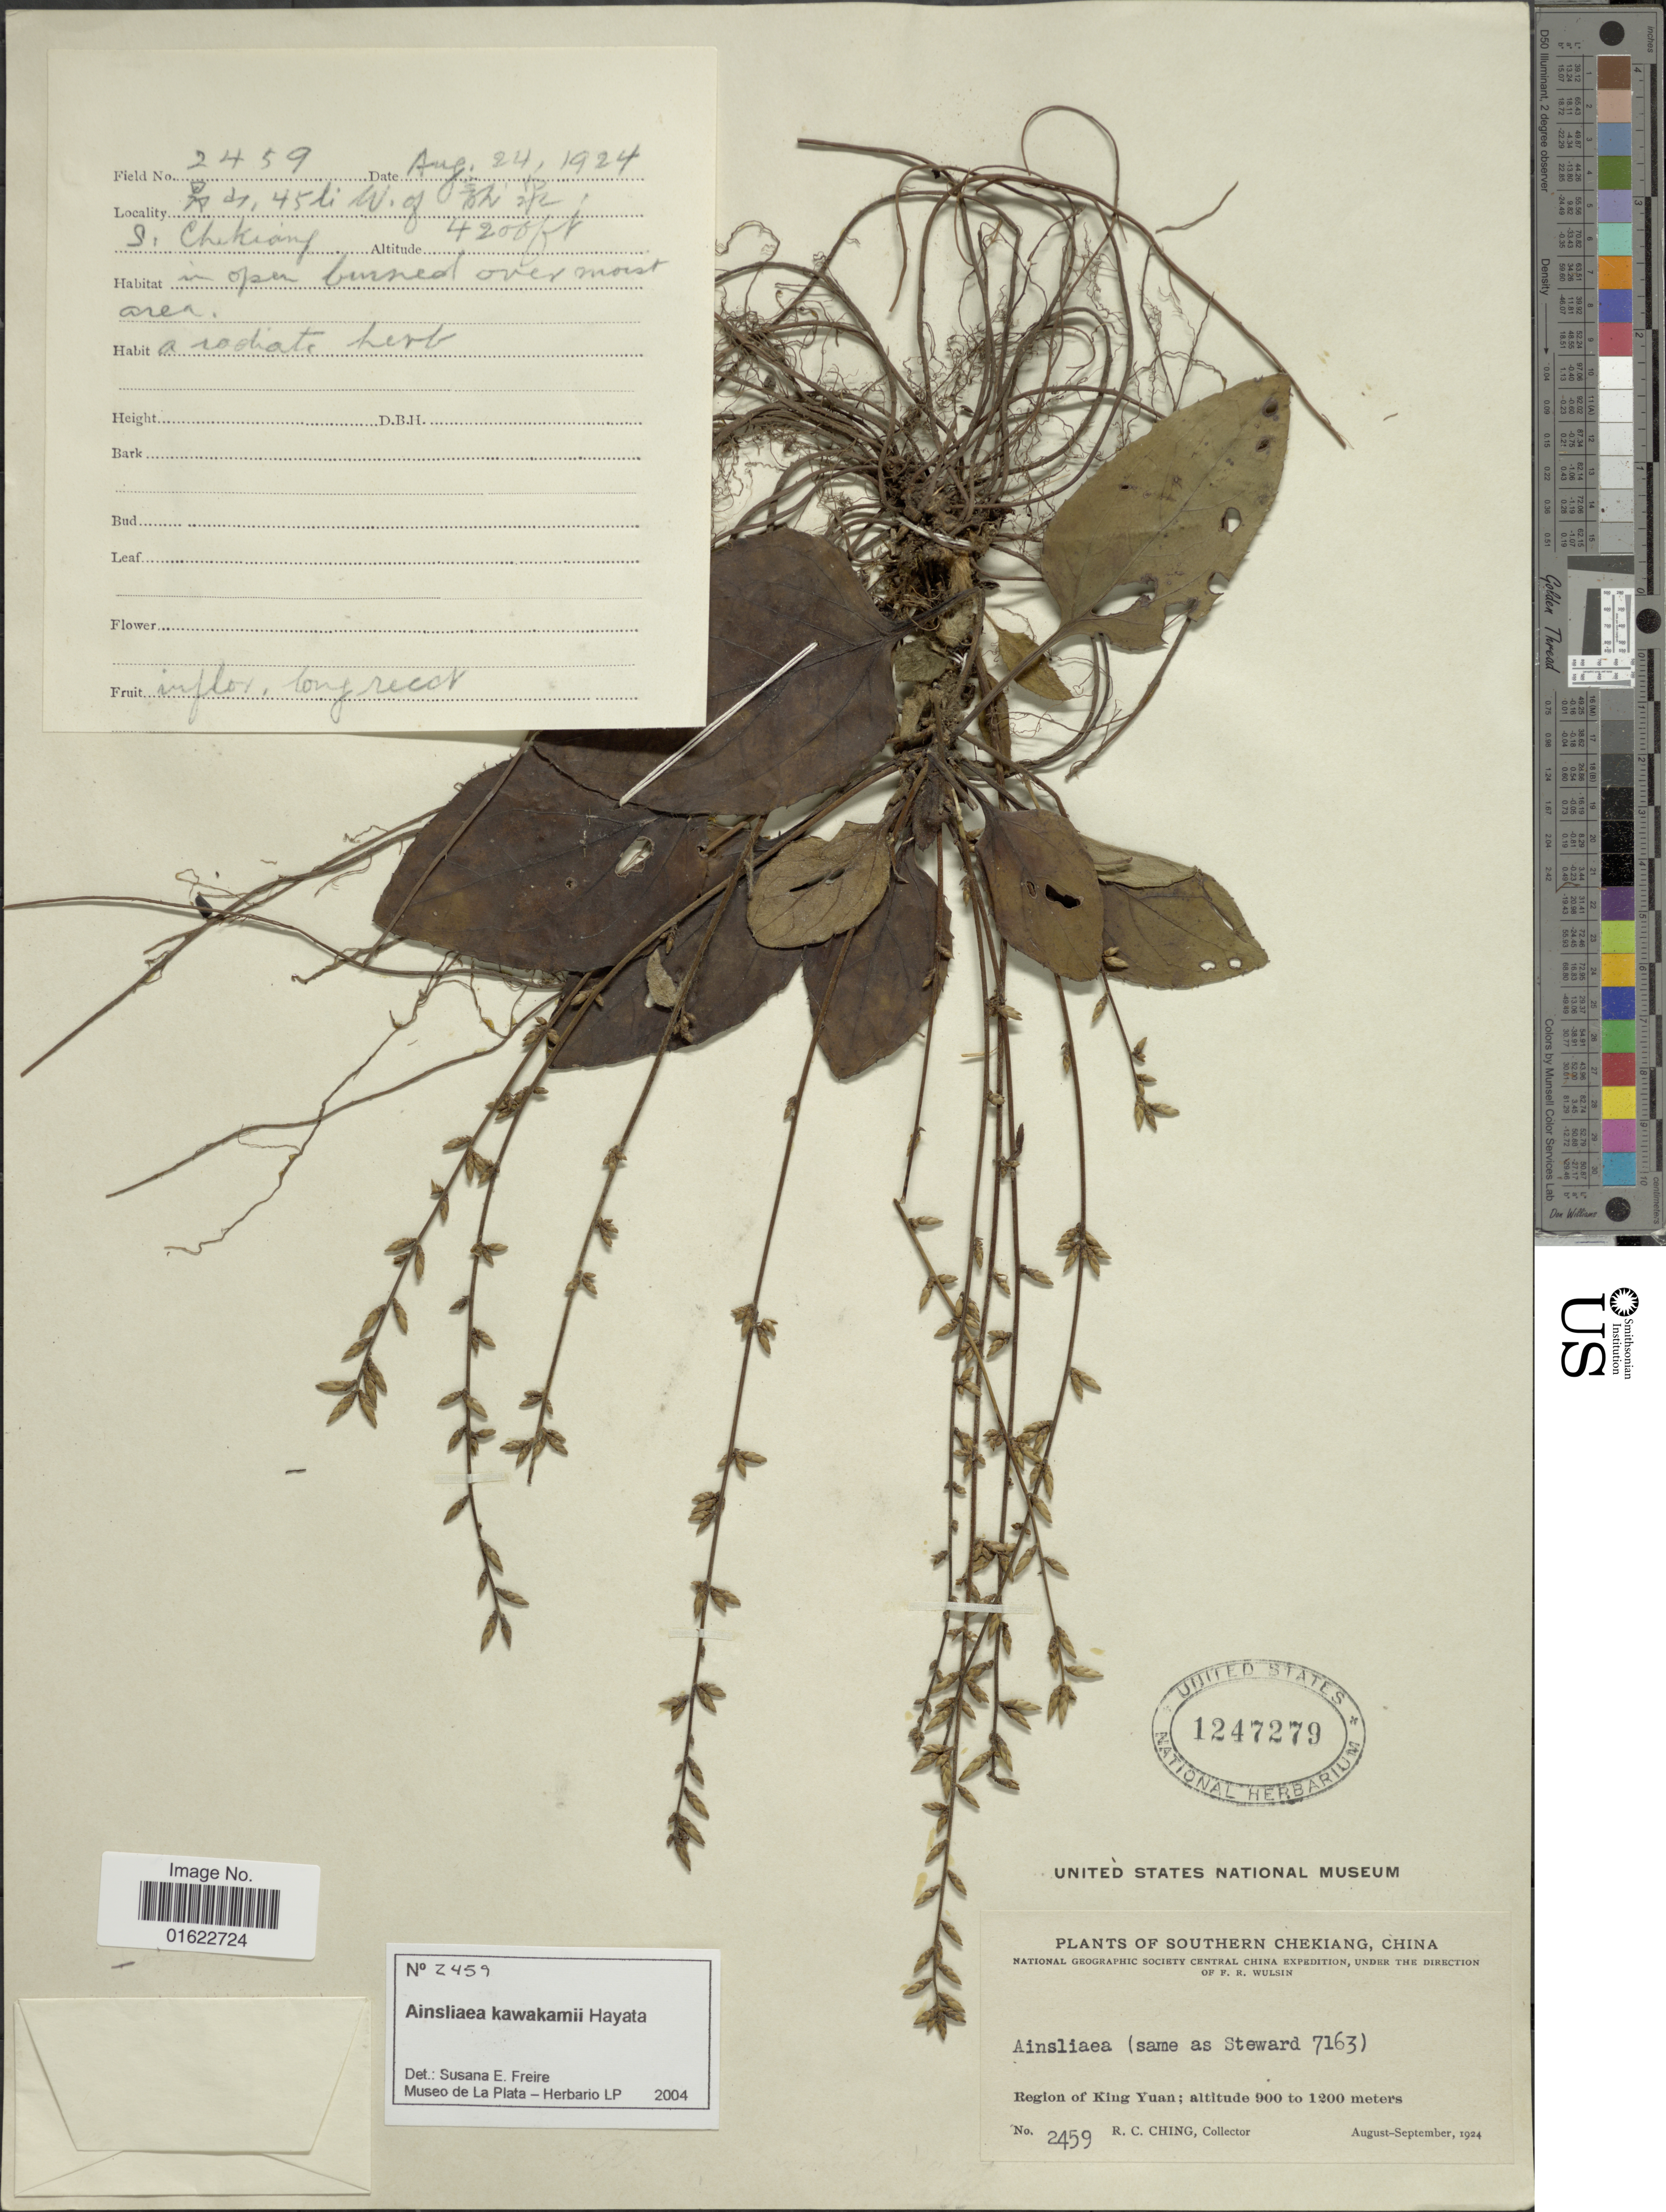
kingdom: Plantae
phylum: Tracheophyta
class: Magnoliopsida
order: Asterales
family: Asteraceae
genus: Ainsliaea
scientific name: Ainsliaea kawakamii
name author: Hayata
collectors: R. C. Ching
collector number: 2459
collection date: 1924-08-24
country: China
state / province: Zhejiang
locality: Mahan,45km W of Longquan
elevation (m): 1280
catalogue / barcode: US 1247279